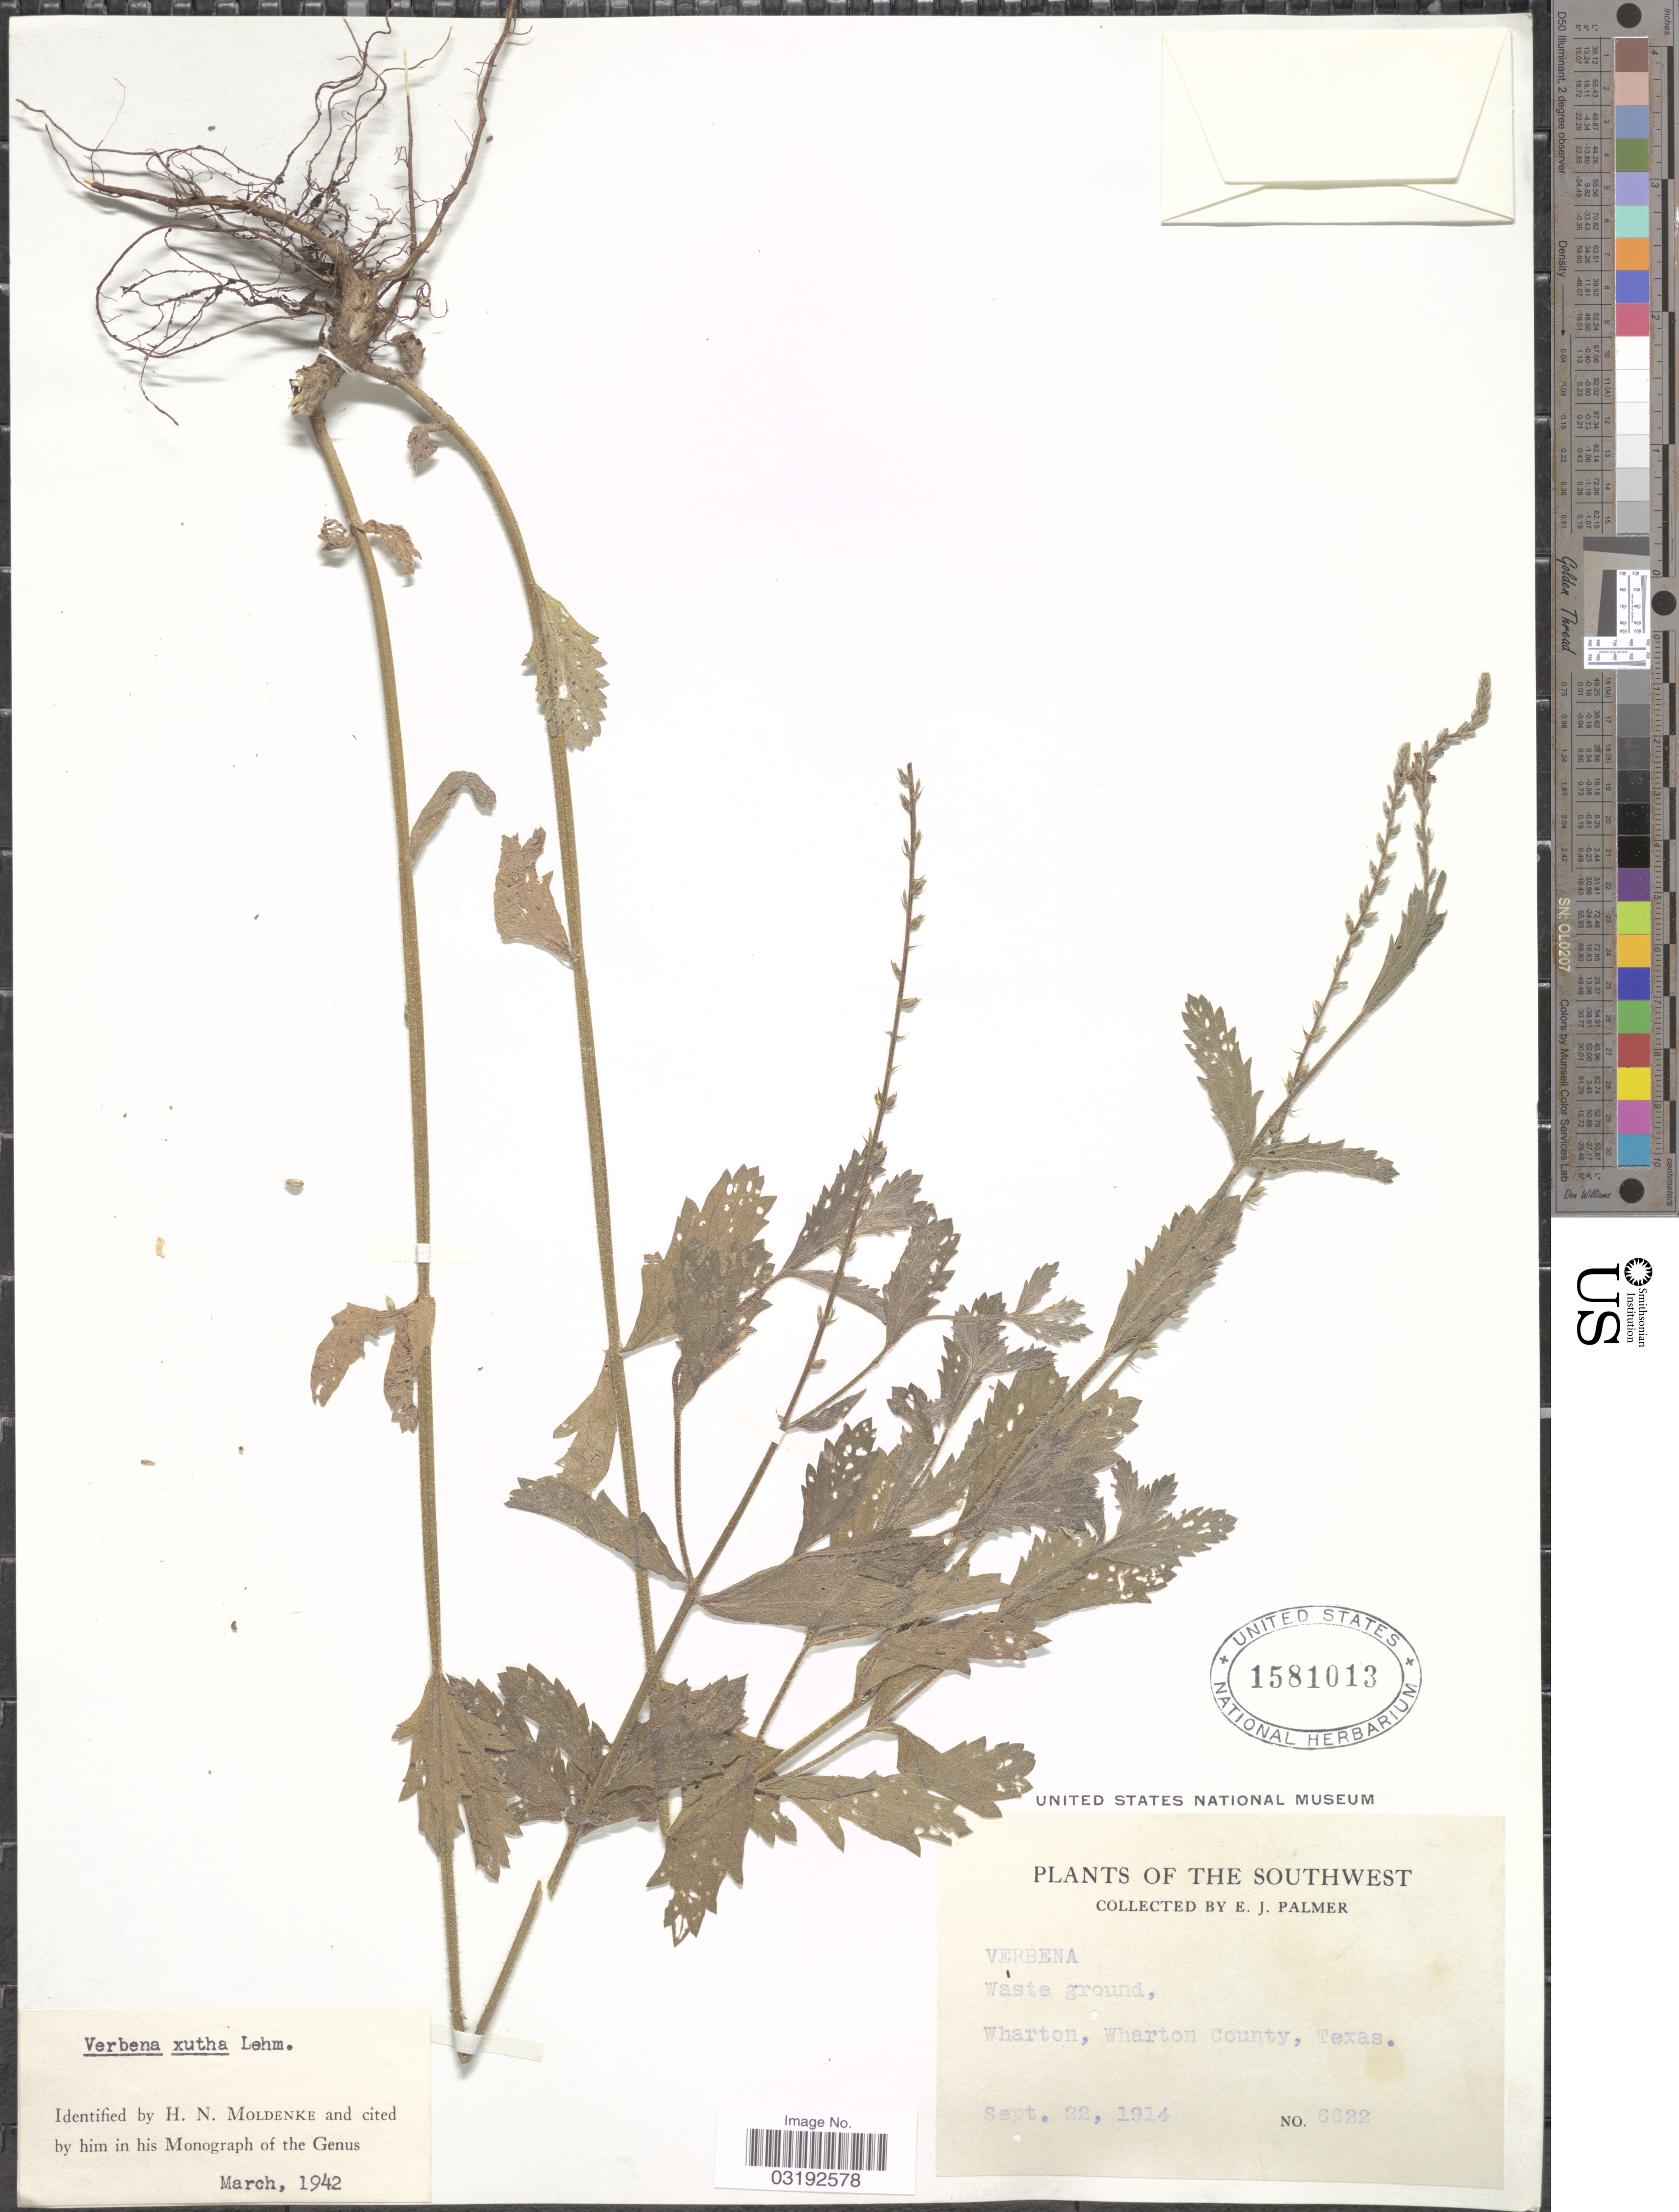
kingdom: Plantae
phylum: Tracheophyta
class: Magnoliopsida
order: Lamiales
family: Verbenaceae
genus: Verbena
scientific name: Verbena xutha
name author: Lehm.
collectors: E. J. Palmer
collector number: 6622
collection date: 1914-09-22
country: United States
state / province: Texas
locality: Southwest. Waste ground, Wharton, Wharton County.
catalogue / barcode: US 1581013